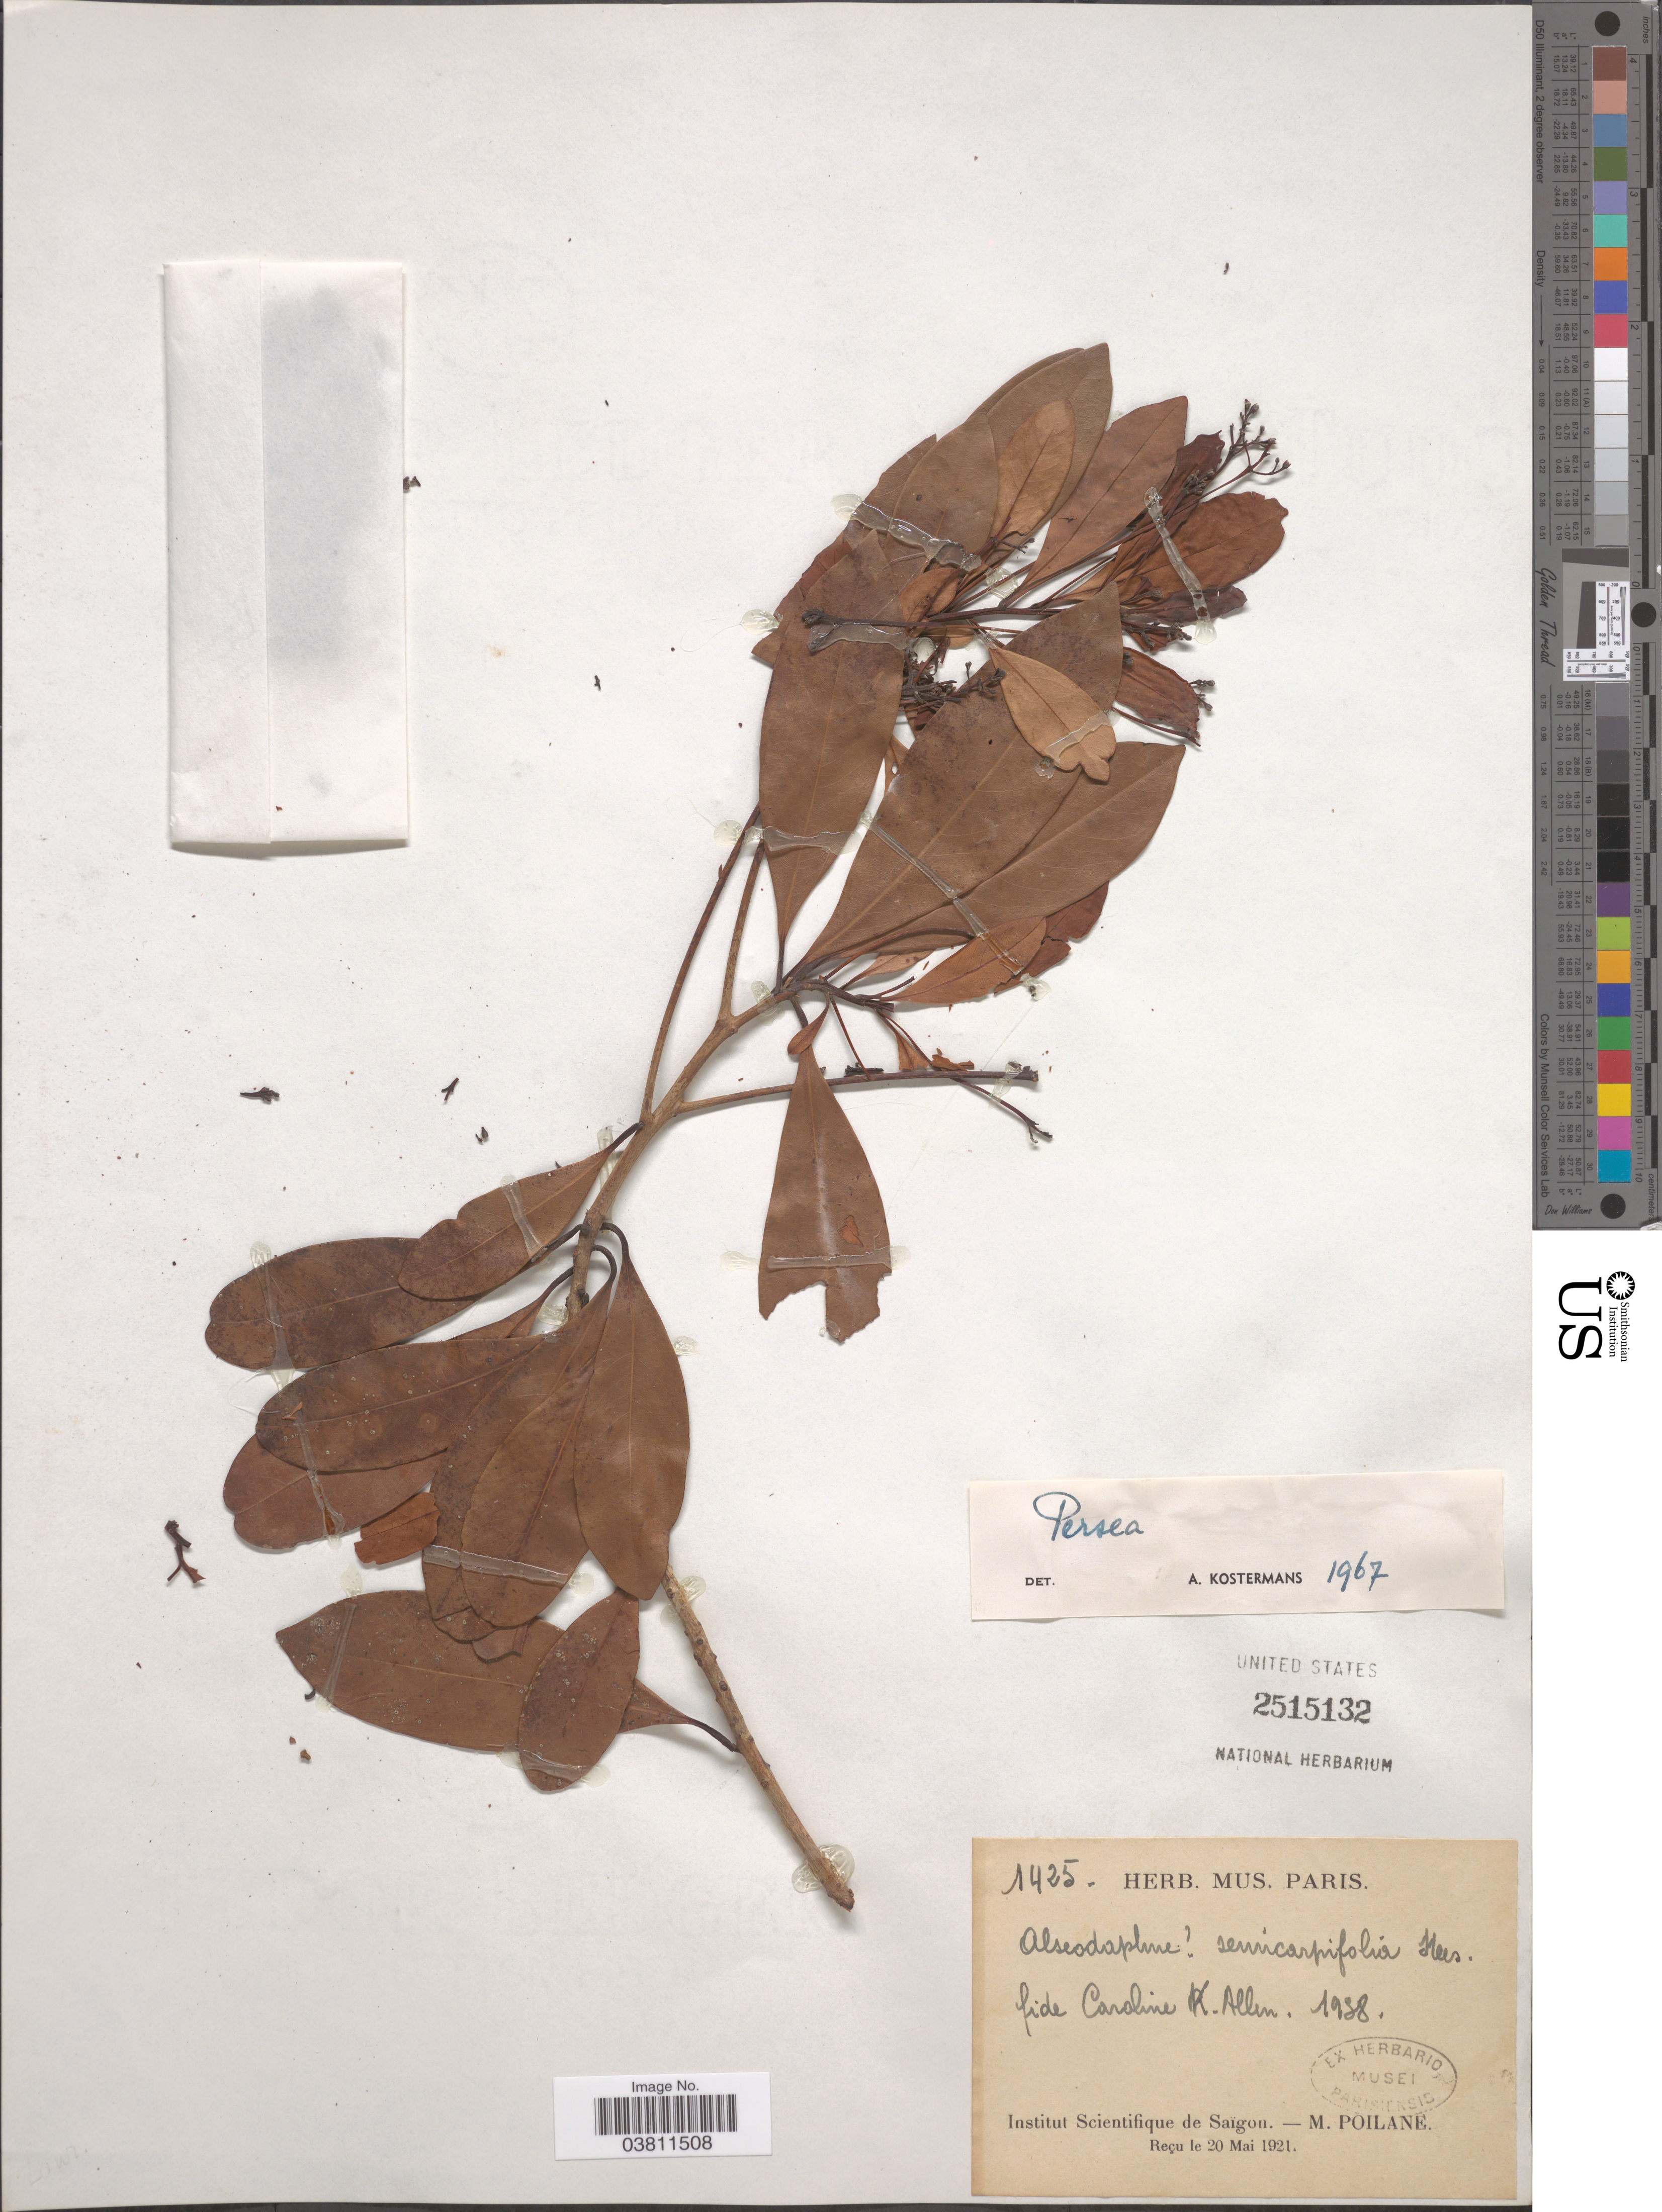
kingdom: Plantae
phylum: Tracheophyta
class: Magnoliopsida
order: Laurales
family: Lauraceae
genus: Persea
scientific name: Persea sp.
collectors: M. Poilane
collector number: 1425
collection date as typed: "Recu le 20 Mai 1921"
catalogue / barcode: US 2515132